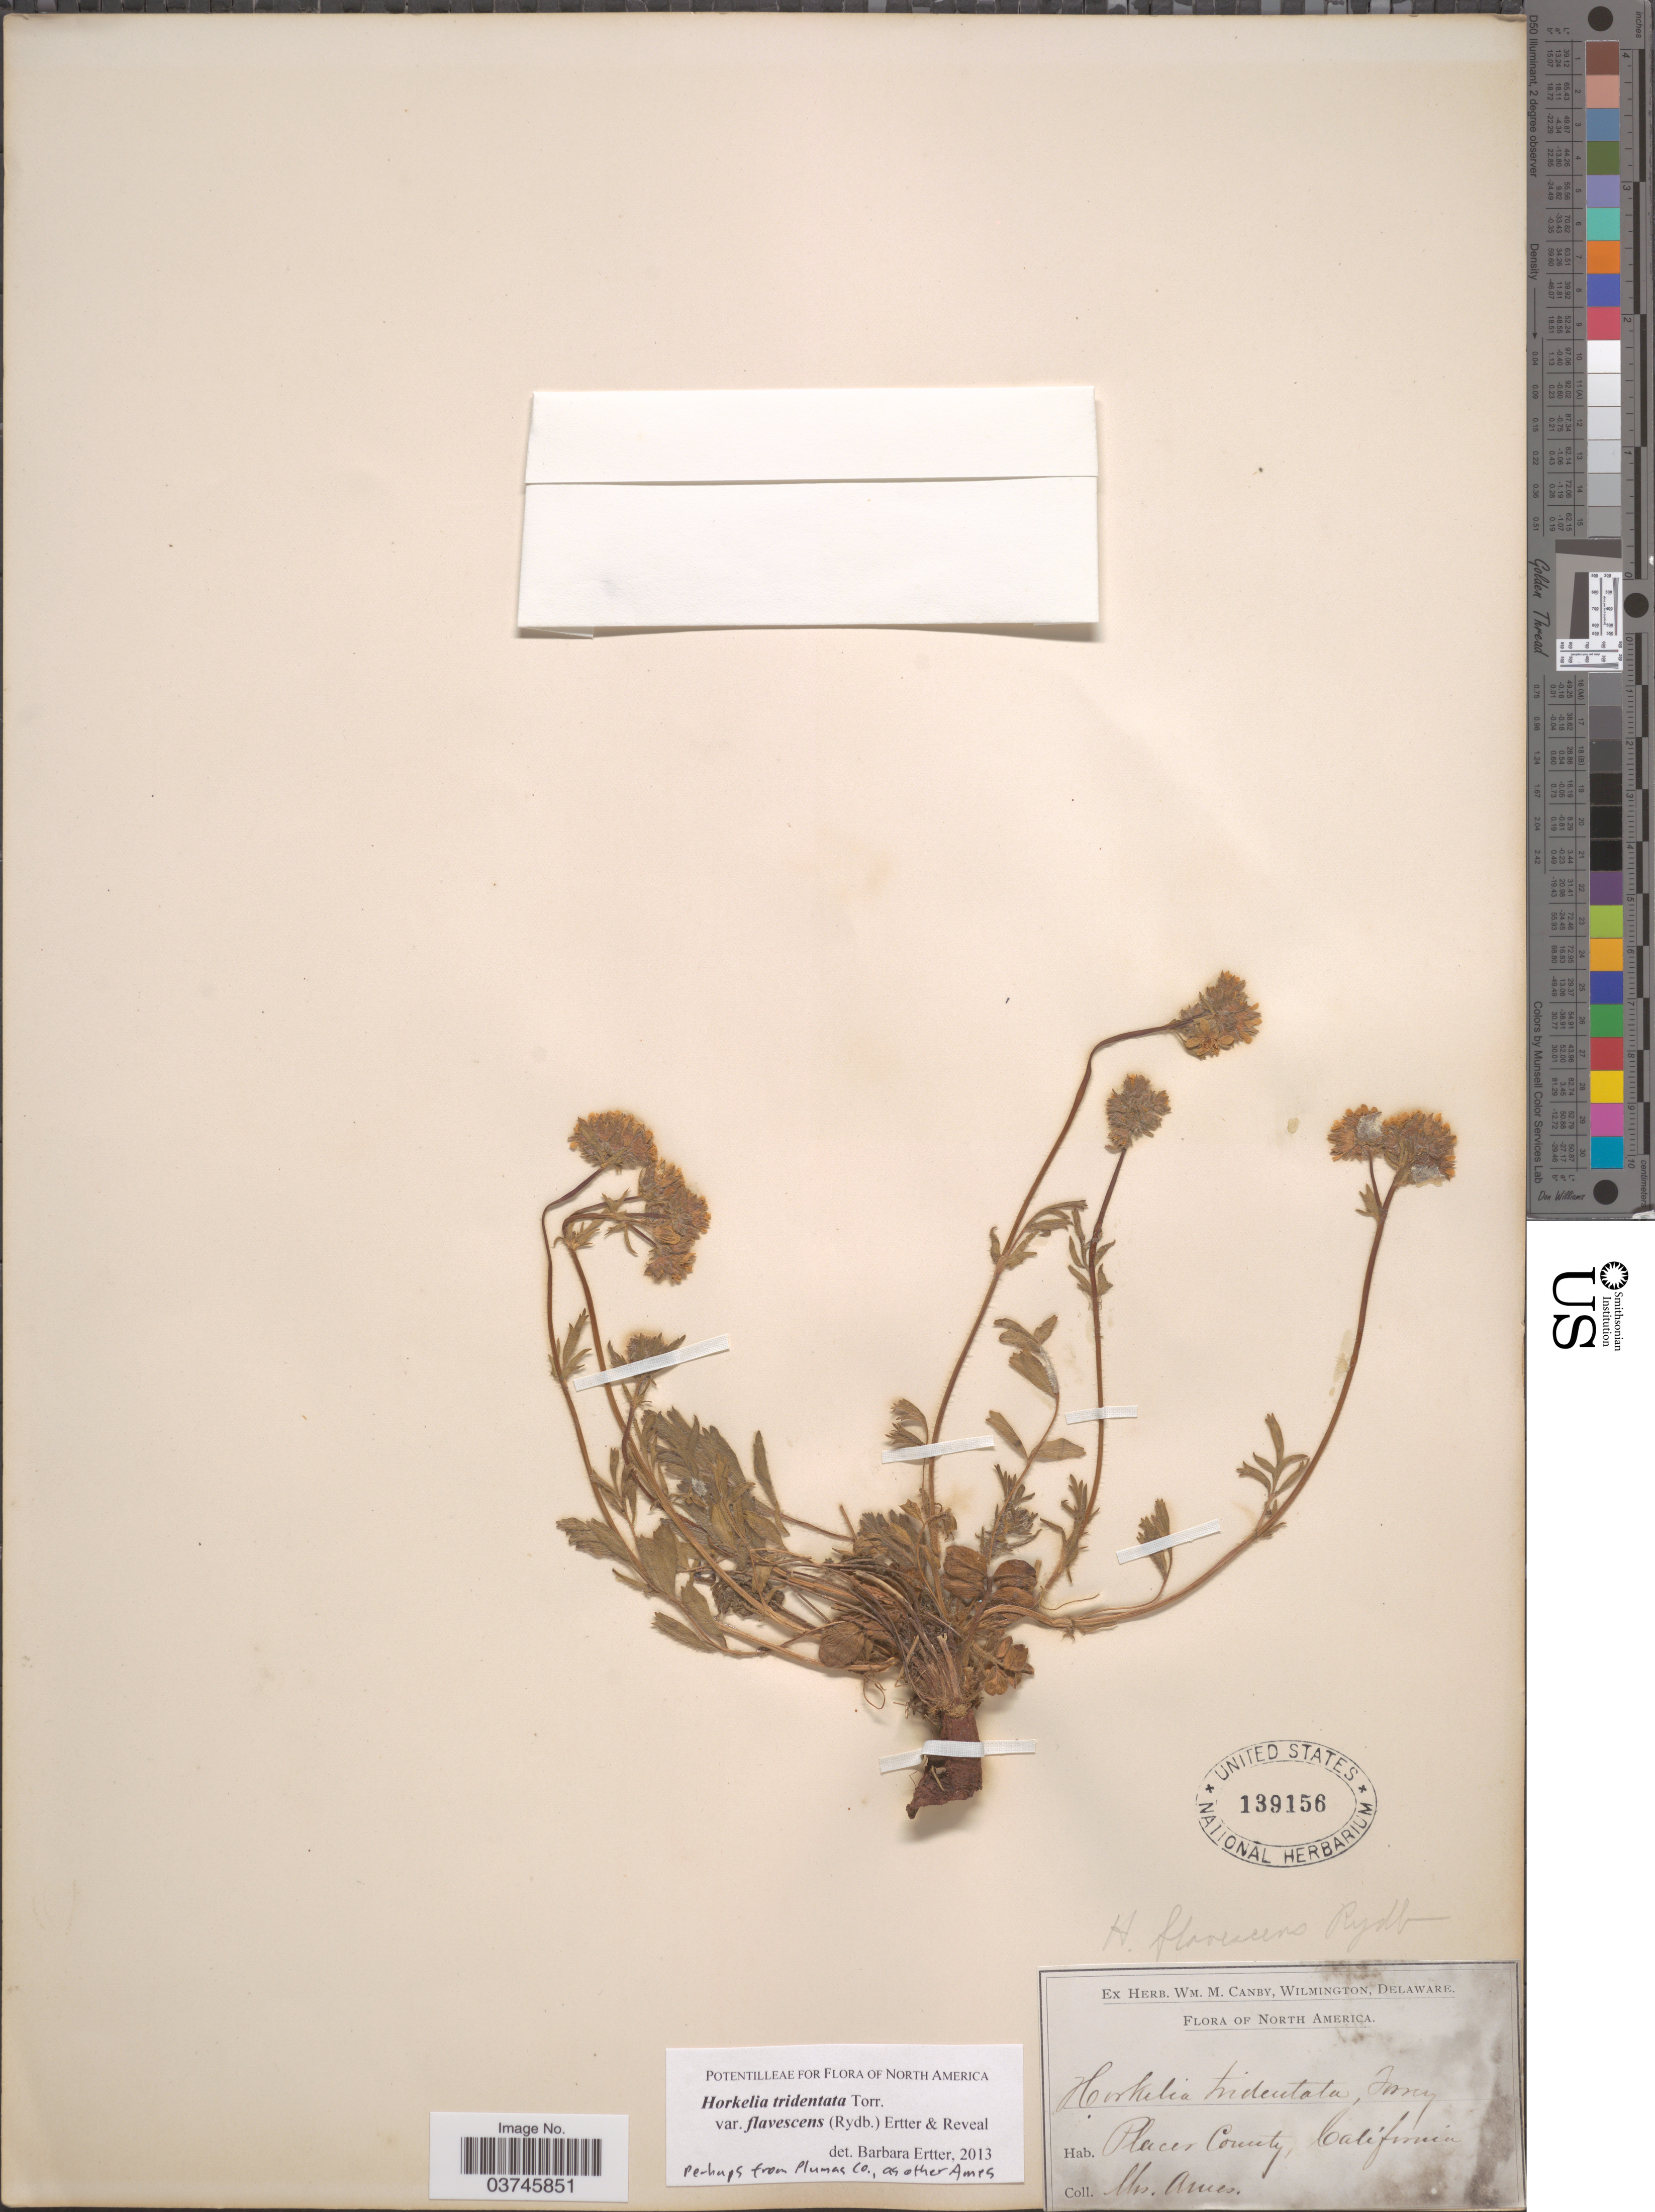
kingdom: Plantae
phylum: Tracheophyta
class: Magnoliopsida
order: Rosales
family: Rosaceae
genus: Potentilla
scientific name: Potentilla tilingii var. flavescens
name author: (Rydb.) J.T. Howell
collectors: -- Ames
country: United States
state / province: California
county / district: Placer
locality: Placer County.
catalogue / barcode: US 139156